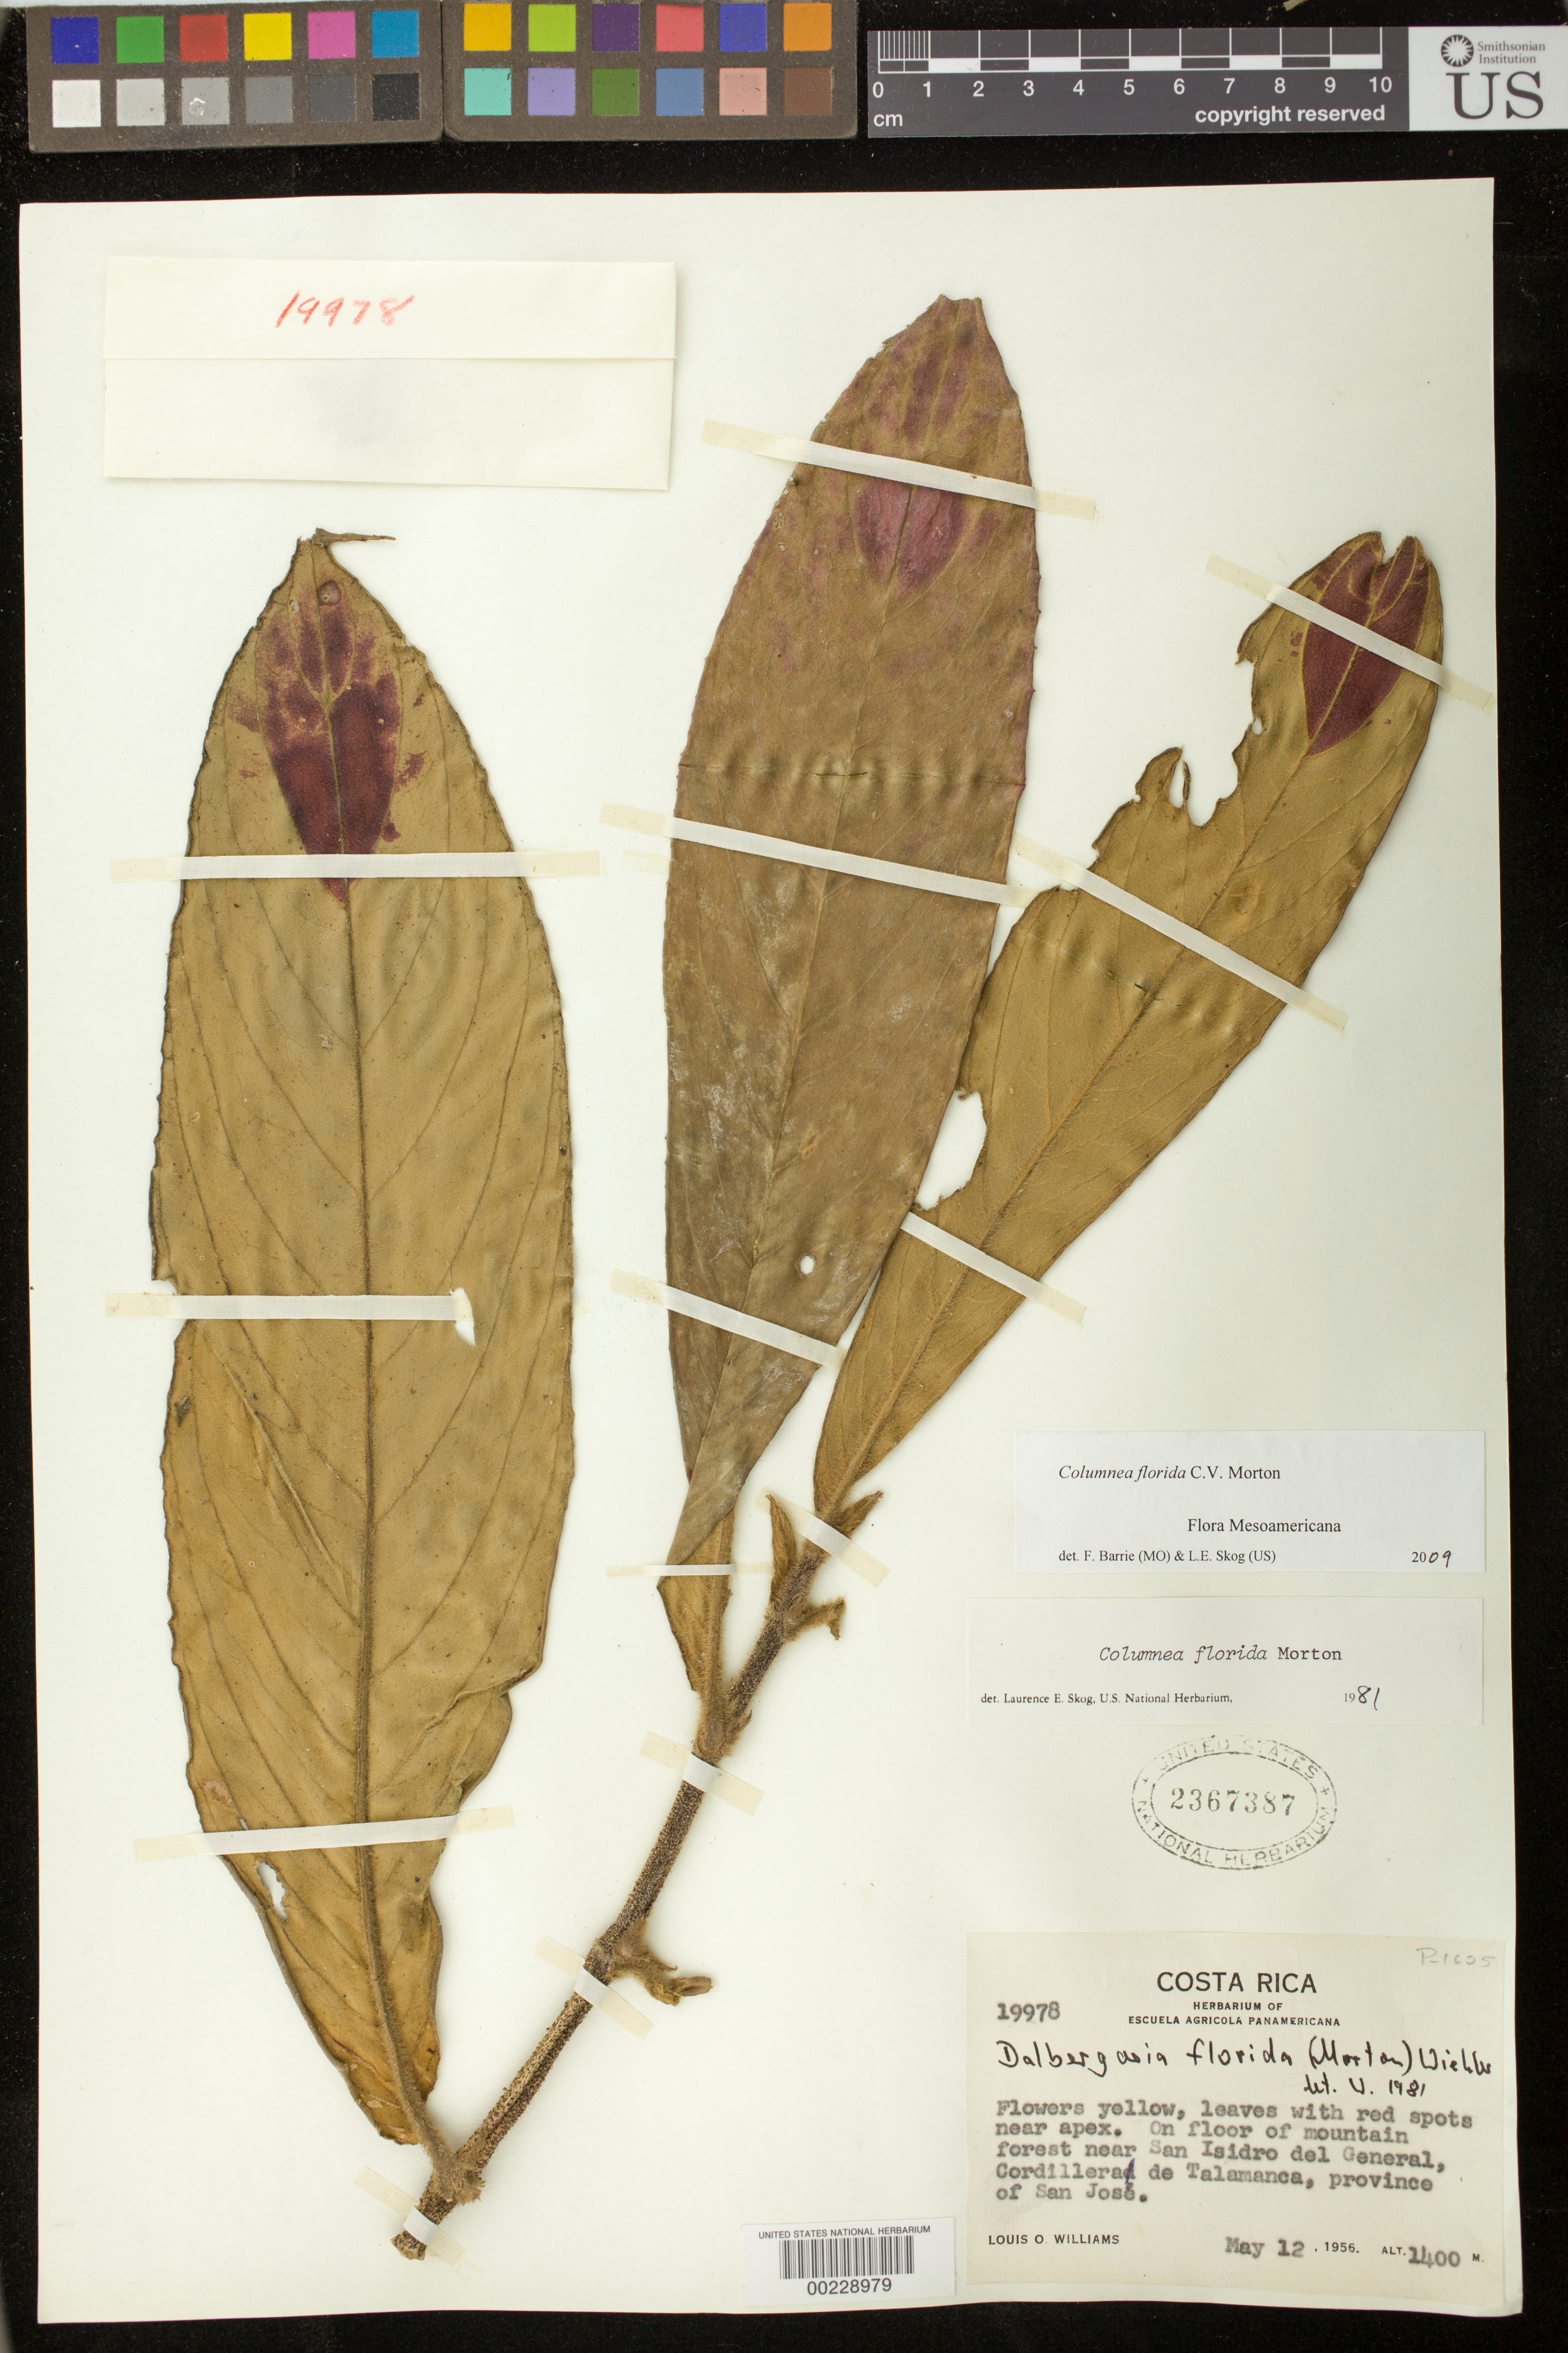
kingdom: Plantae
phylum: Tracheophyta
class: Magnoliopsida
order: Lamiales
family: Gesneriaceae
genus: Columnea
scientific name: Columnea florida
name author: C.V. Morton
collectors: L. O. Williams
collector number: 19978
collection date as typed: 12 May 1956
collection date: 1956-05-12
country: Costa Rica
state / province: San José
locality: Near San Isidro del General, Cordillera de Talamanca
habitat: On floor of mountain forest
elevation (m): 1400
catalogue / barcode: US 2367387